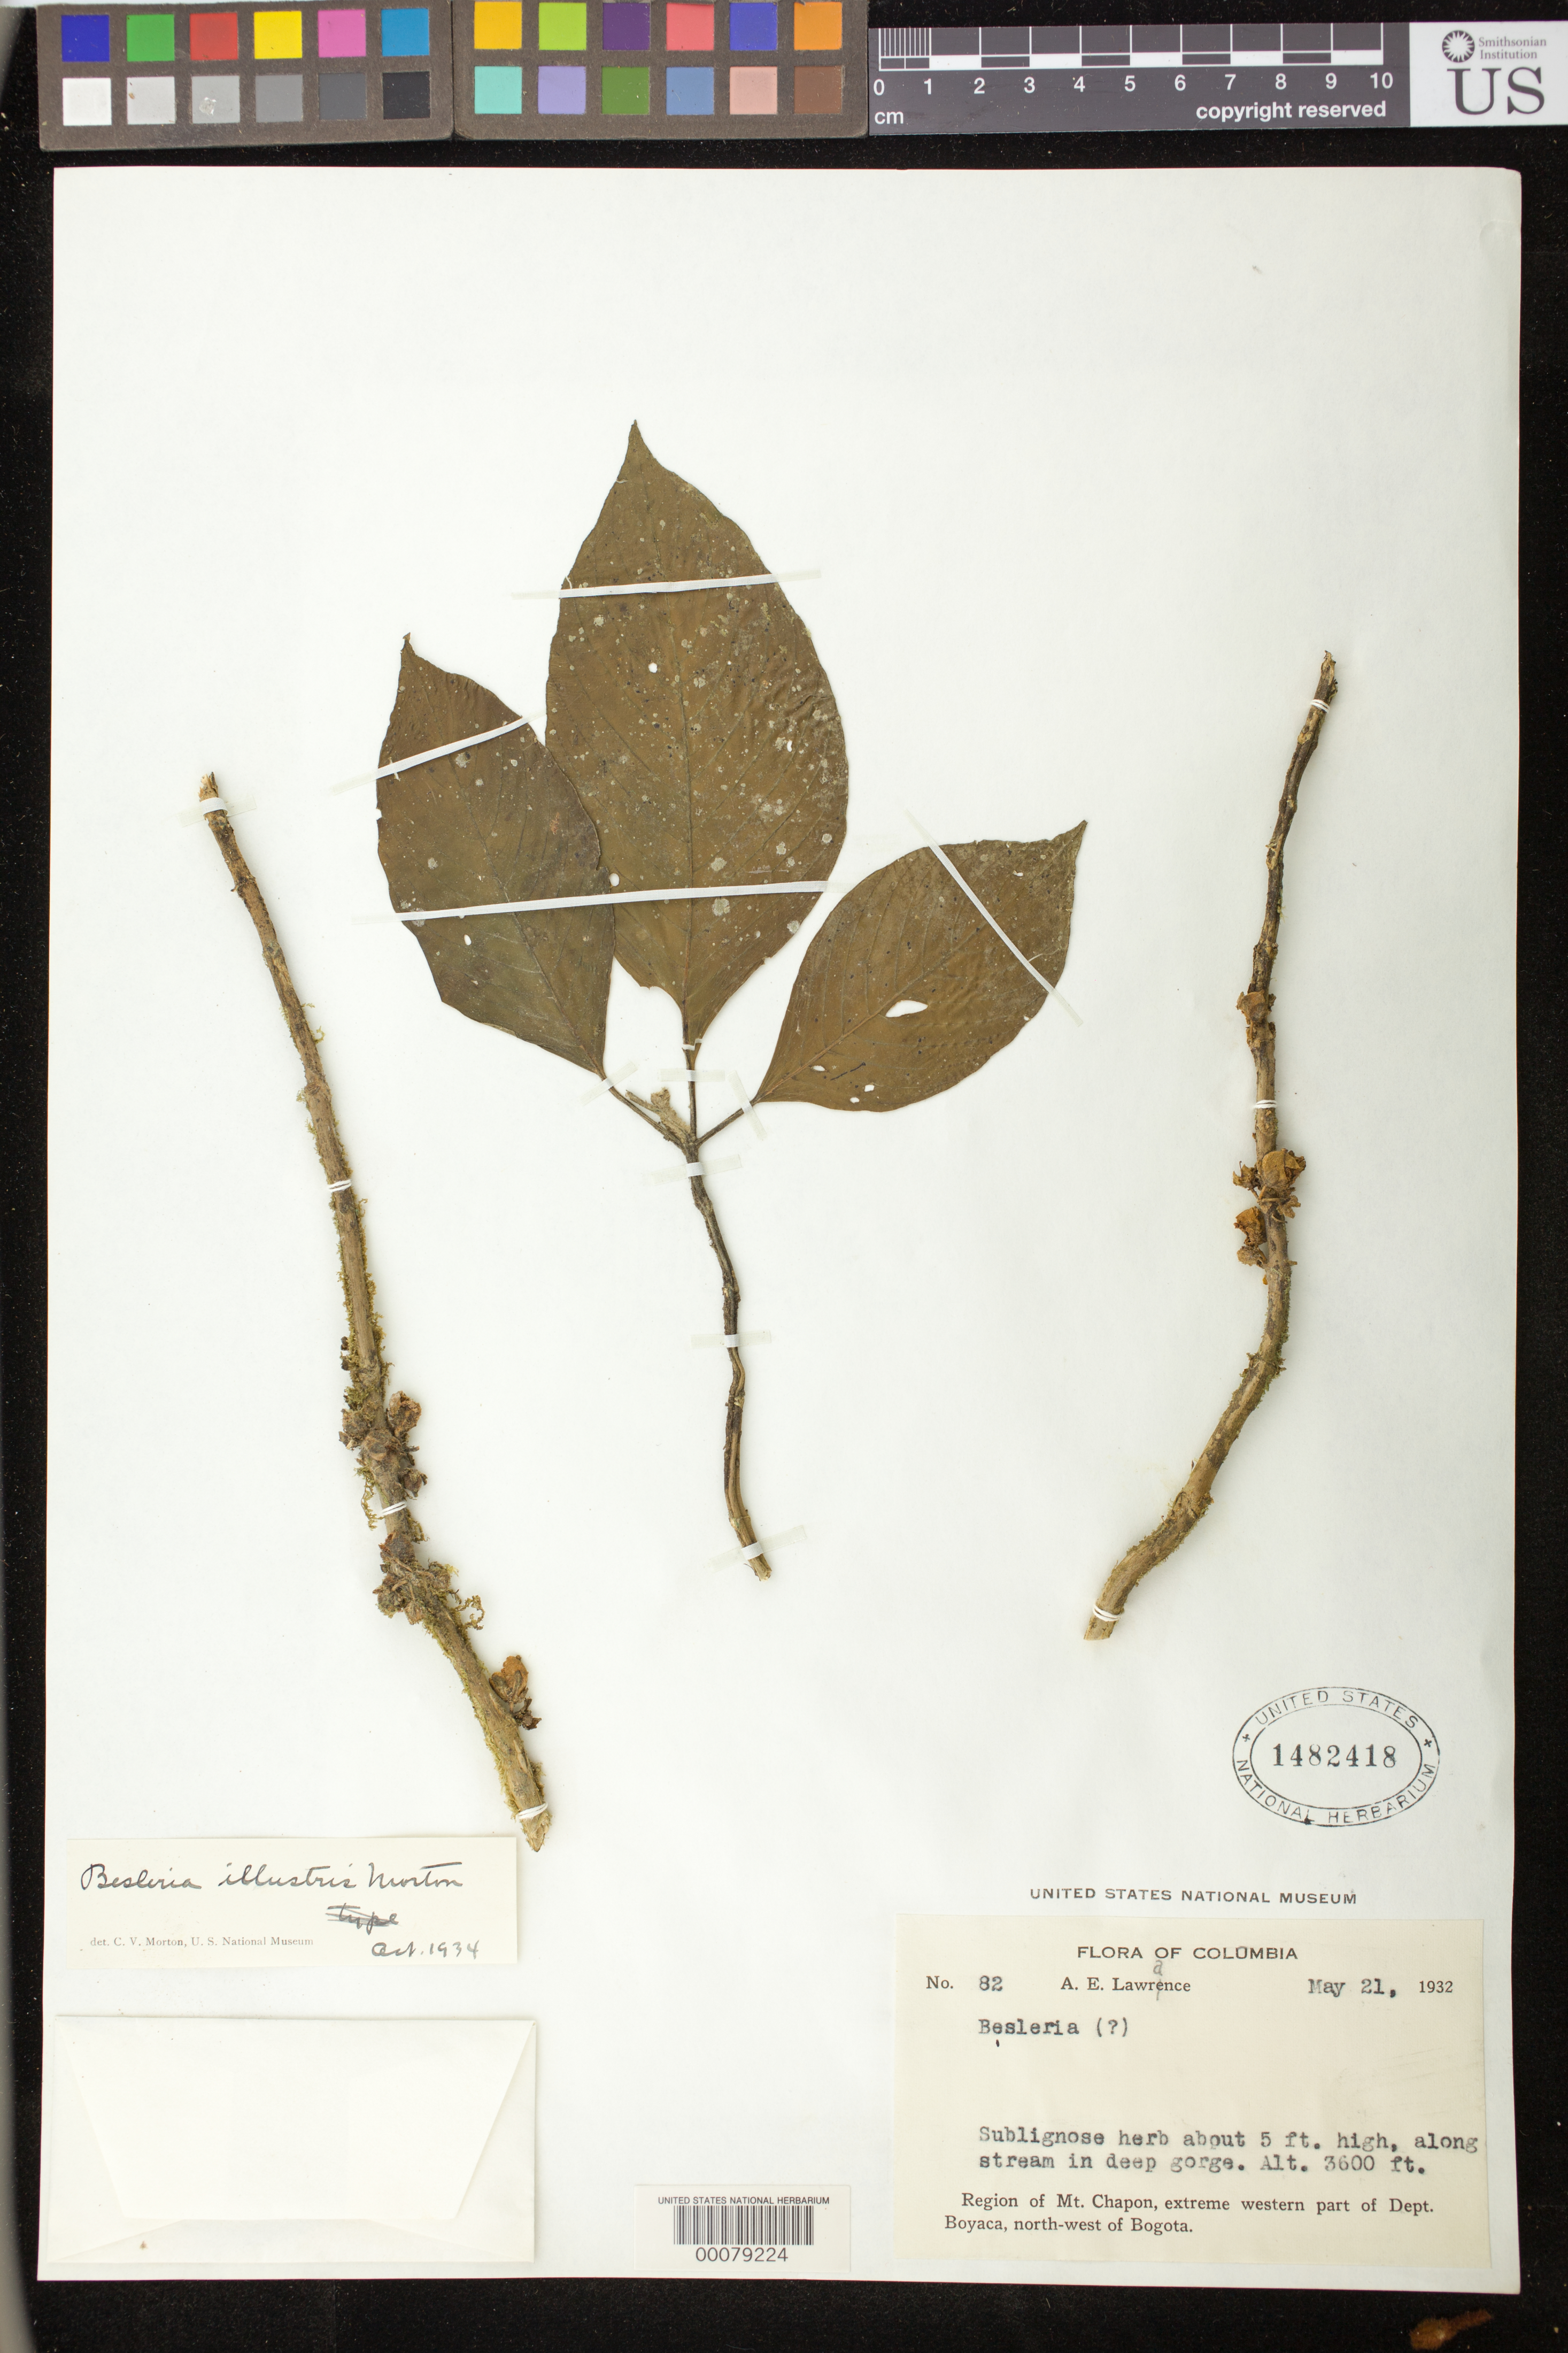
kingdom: Plantae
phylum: Tracheophyta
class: Magnoliopsida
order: Lamiales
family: Gesneriaceae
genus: Besleria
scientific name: Besleria illustris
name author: C.V. Morton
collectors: A. Lawrance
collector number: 82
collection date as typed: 21 May 1932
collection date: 1932-05-21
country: Colombia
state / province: Boyacá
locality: Region of Mt Chapon, extreme western part of Boyaca, NW of Bogota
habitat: Along stream in deep gorge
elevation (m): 1097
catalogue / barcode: US 1482418